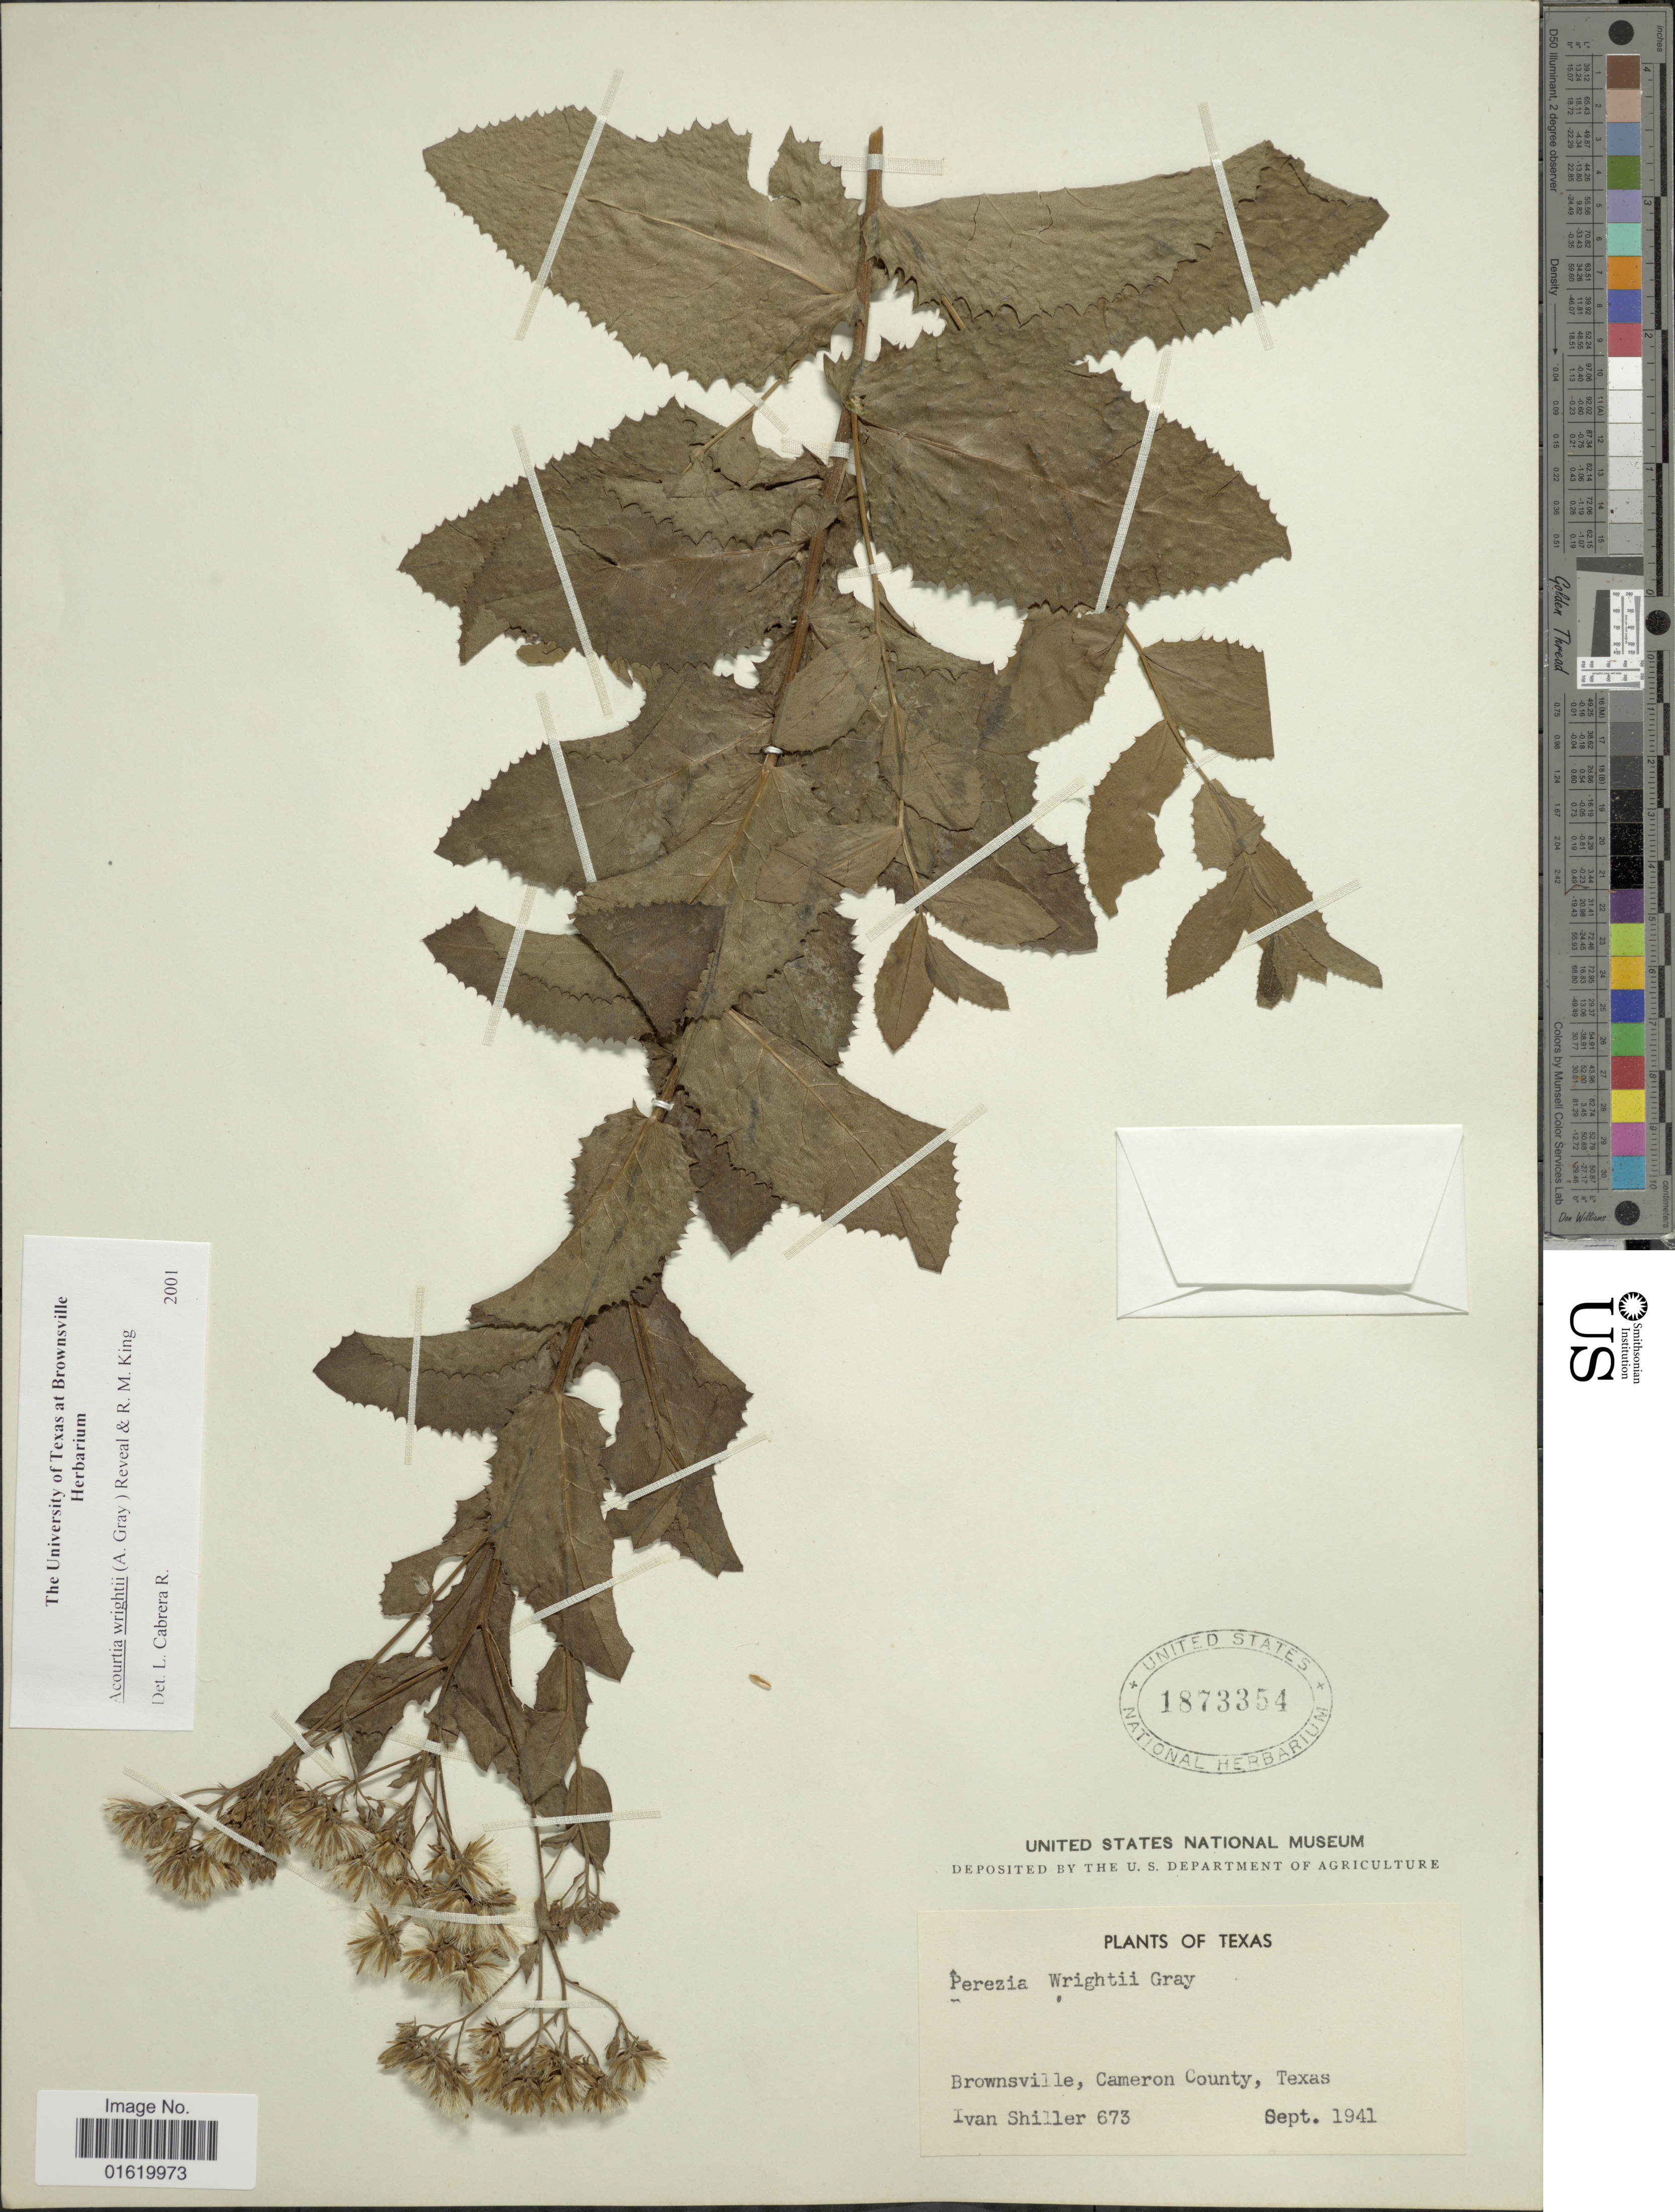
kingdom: Plantae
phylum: Tracheophyta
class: Magnoliopsida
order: Asterales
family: Asteraceae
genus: Acourtia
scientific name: Acourtia wrightii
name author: (A. Gray) Reveal & R.M. King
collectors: I. Shiller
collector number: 673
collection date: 1941-09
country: United States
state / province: Texas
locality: Brownsville, Cameron County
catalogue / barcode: US 1873354